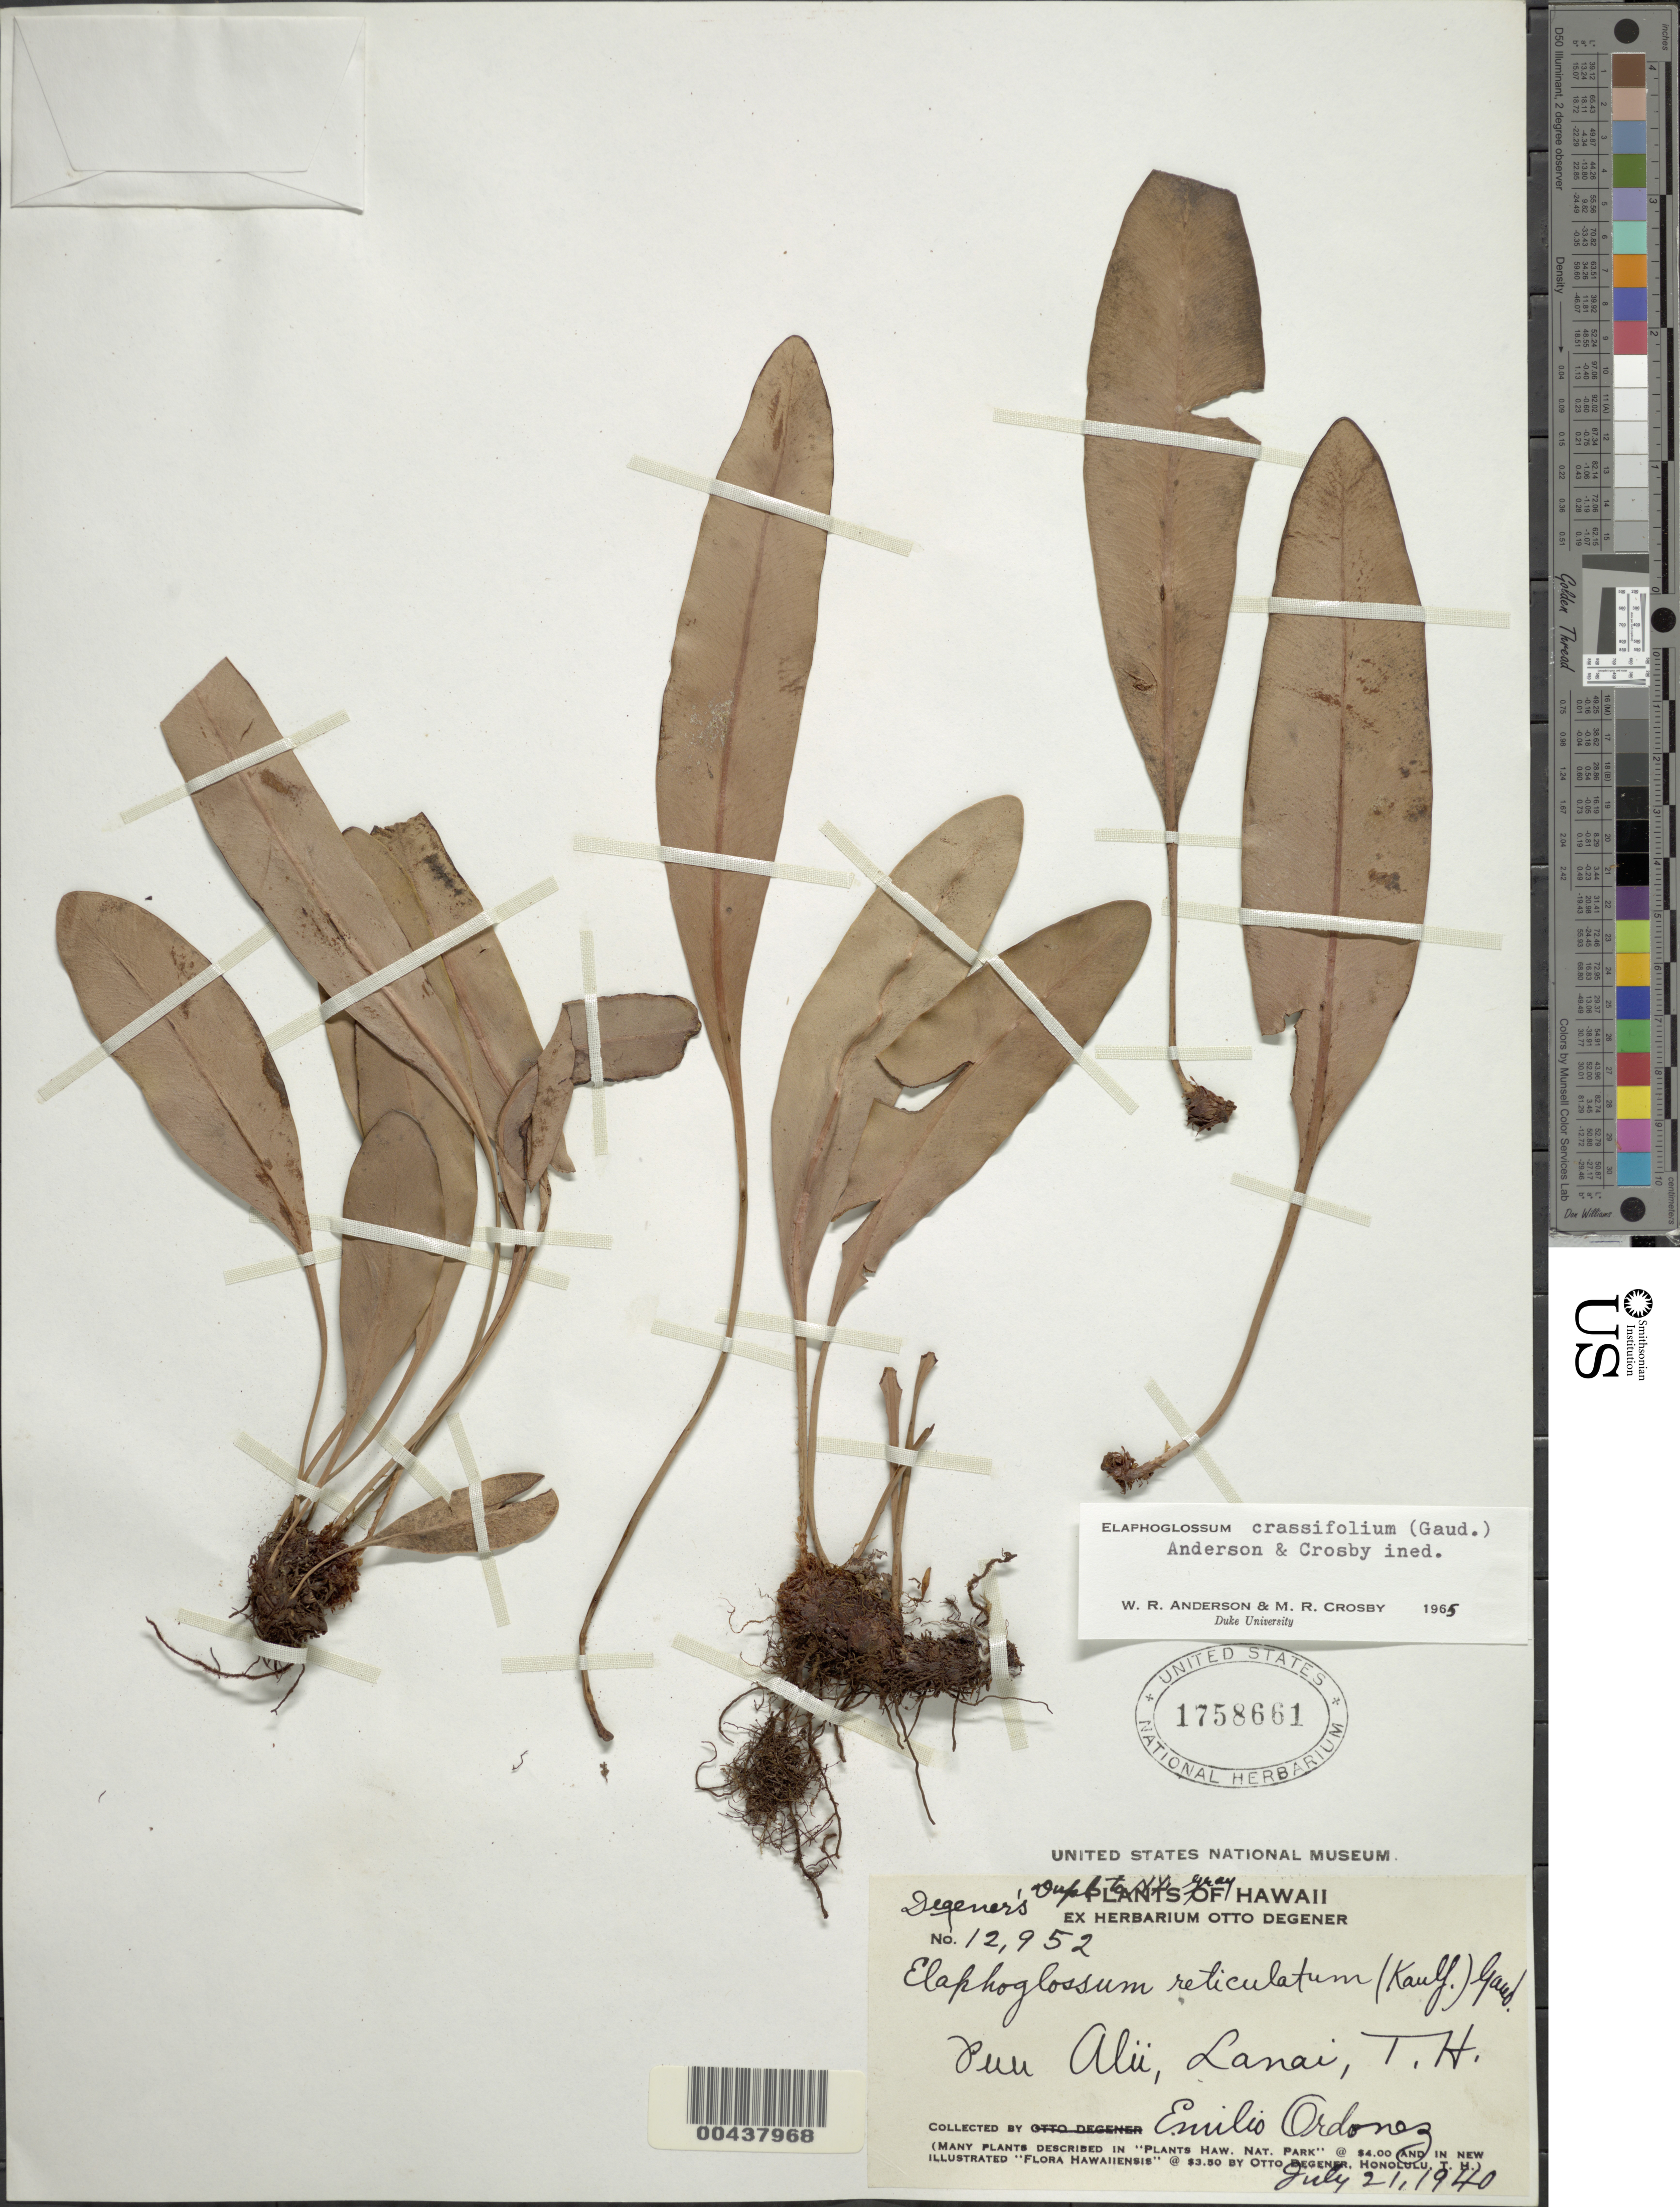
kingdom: Plantae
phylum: Tracheophyta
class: Polypodiopsida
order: Polypodiales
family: Dryopteridaceae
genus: Elaphoglossum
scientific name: Elaphoglossum crassifolium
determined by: Anderson, W. R.; Crosby, M.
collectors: E. Ordonez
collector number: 12952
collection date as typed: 21 Jul 1940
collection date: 1940-07-21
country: United States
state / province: Hawaii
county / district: Maui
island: Lana'i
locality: Puu Alii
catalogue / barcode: US 1758661